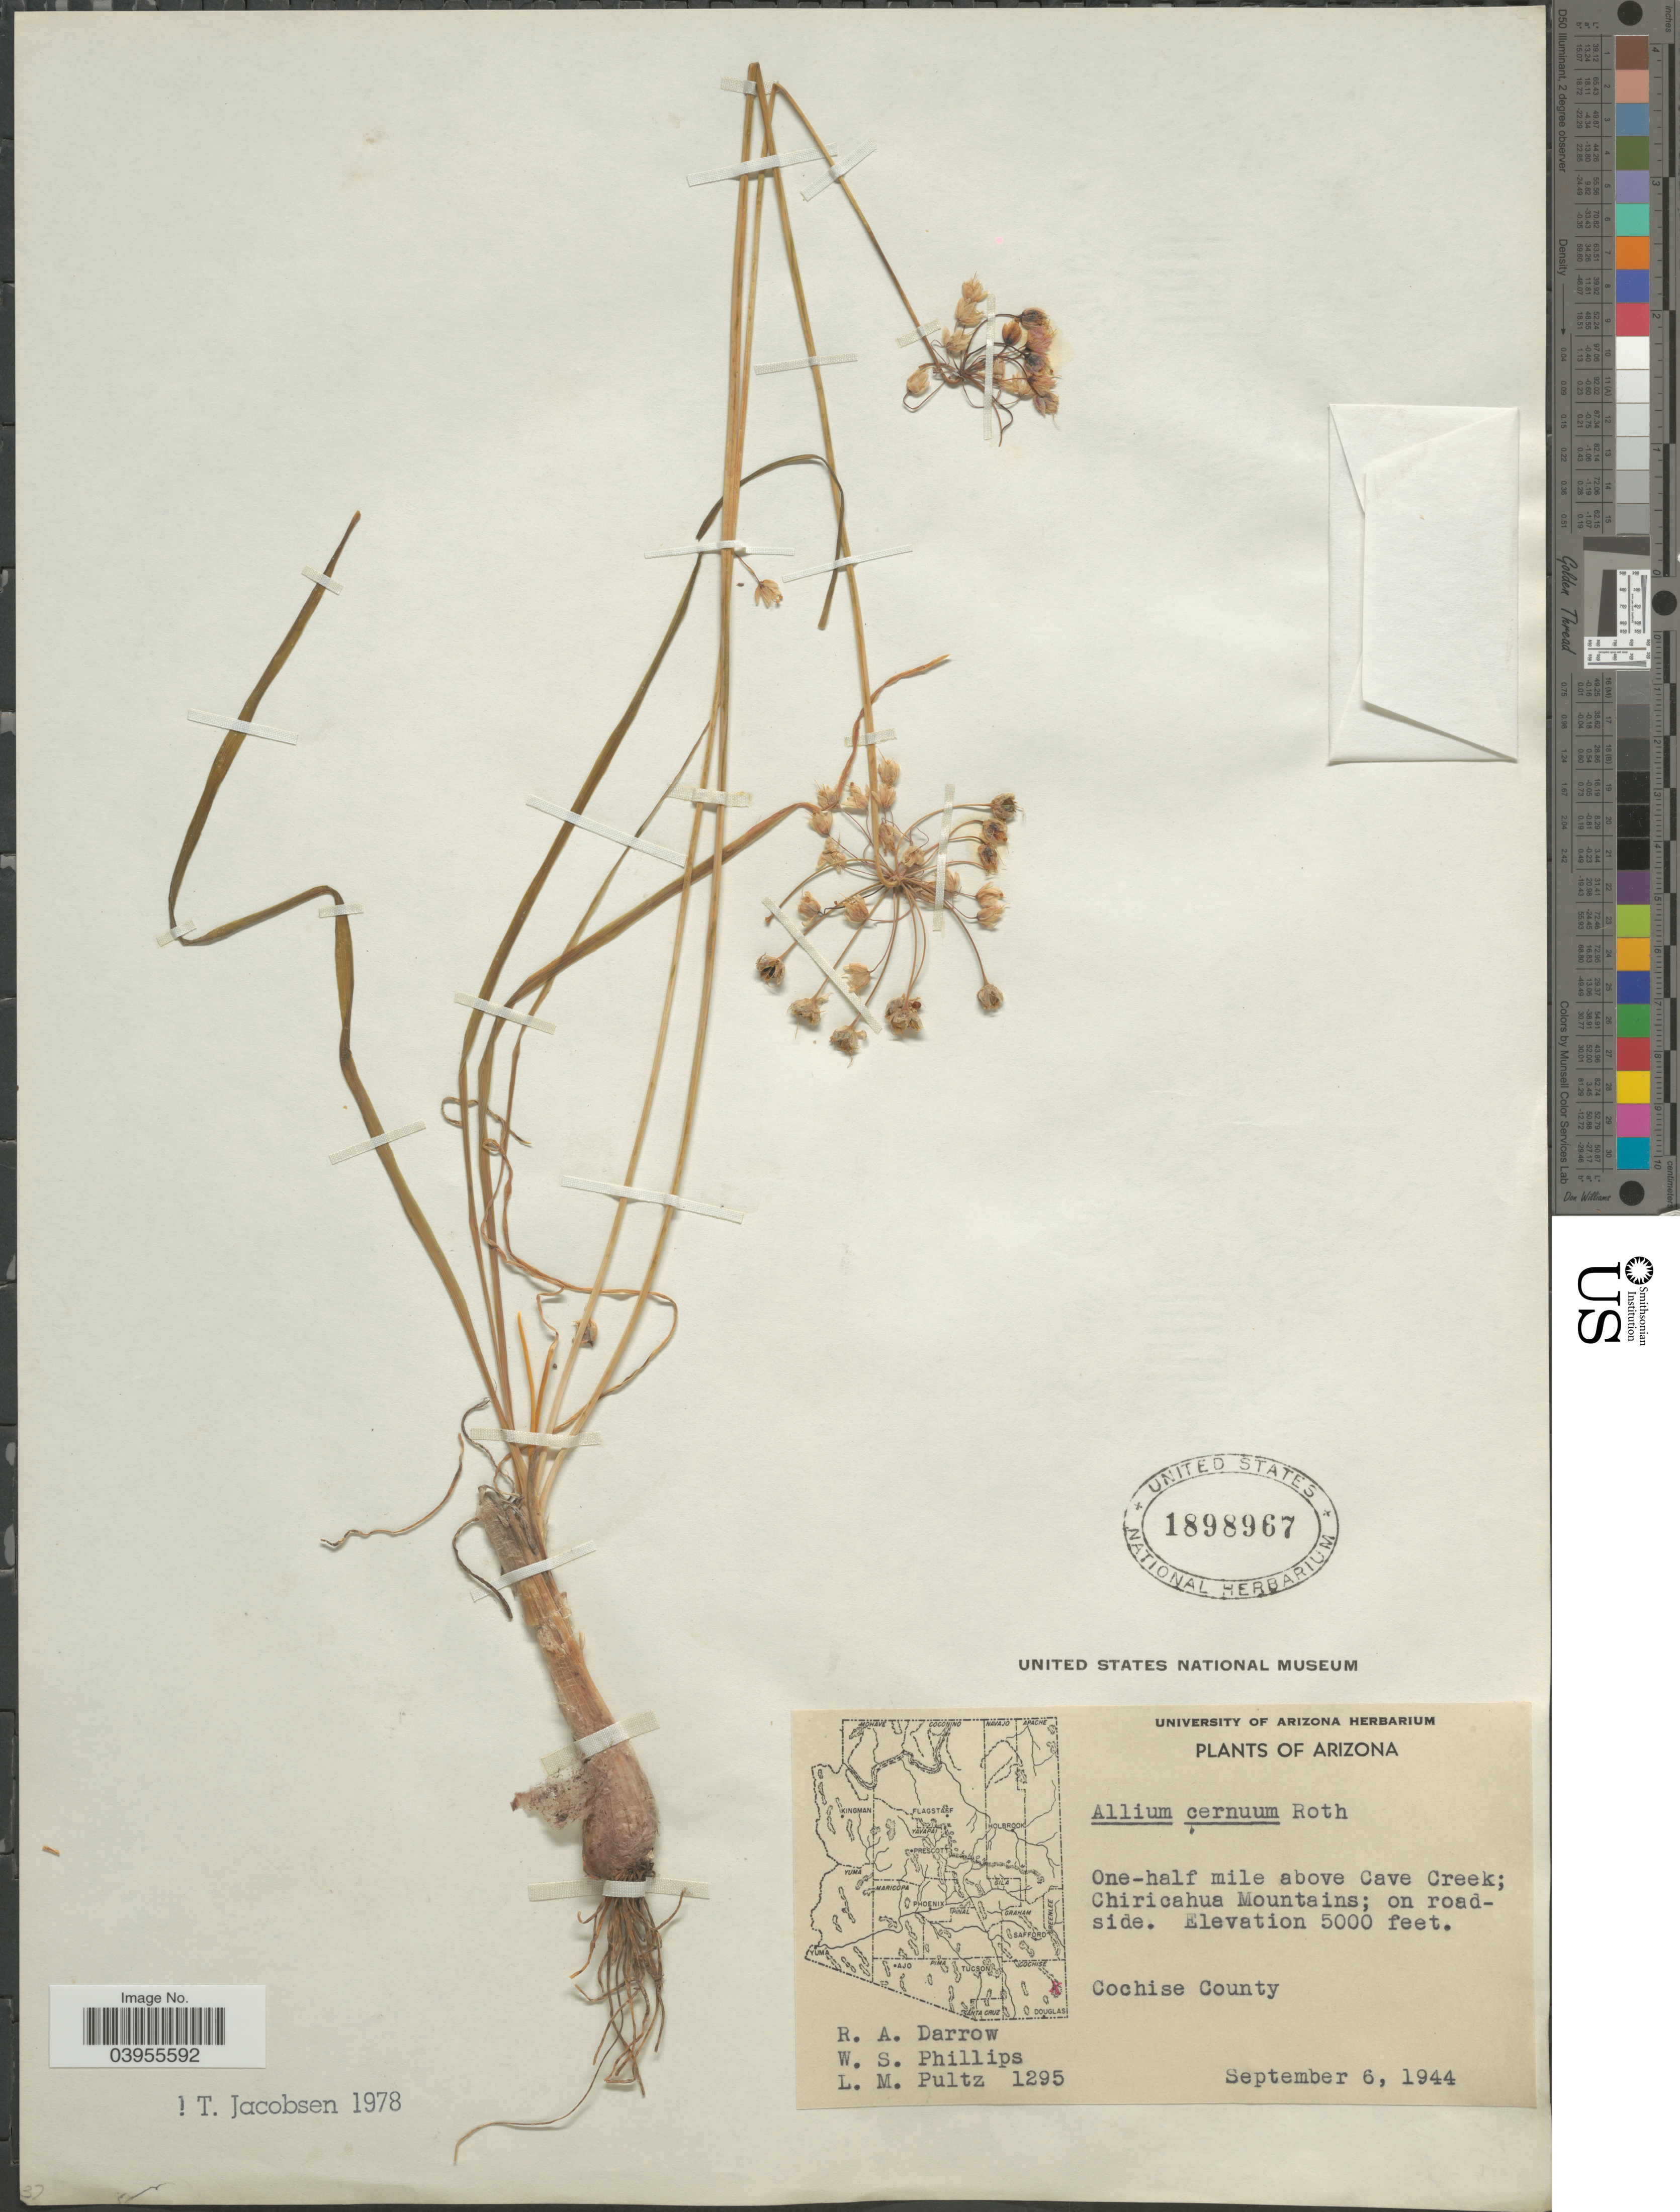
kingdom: Plantae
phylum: Tracheophyta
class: Liliopsida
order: Asparagales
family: Amaryllidaceae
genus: Allium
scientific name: Allium cernuum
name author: Roth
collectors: R. A. Darrow, W. S. Phillips & L. Pultz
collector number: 1295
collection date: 1944-09-06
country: United States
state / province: Arizona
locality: One-half mile above Cave Creek; Chiricahua Mountains. Cochise County.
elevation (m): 1524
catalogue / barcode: US 1898967